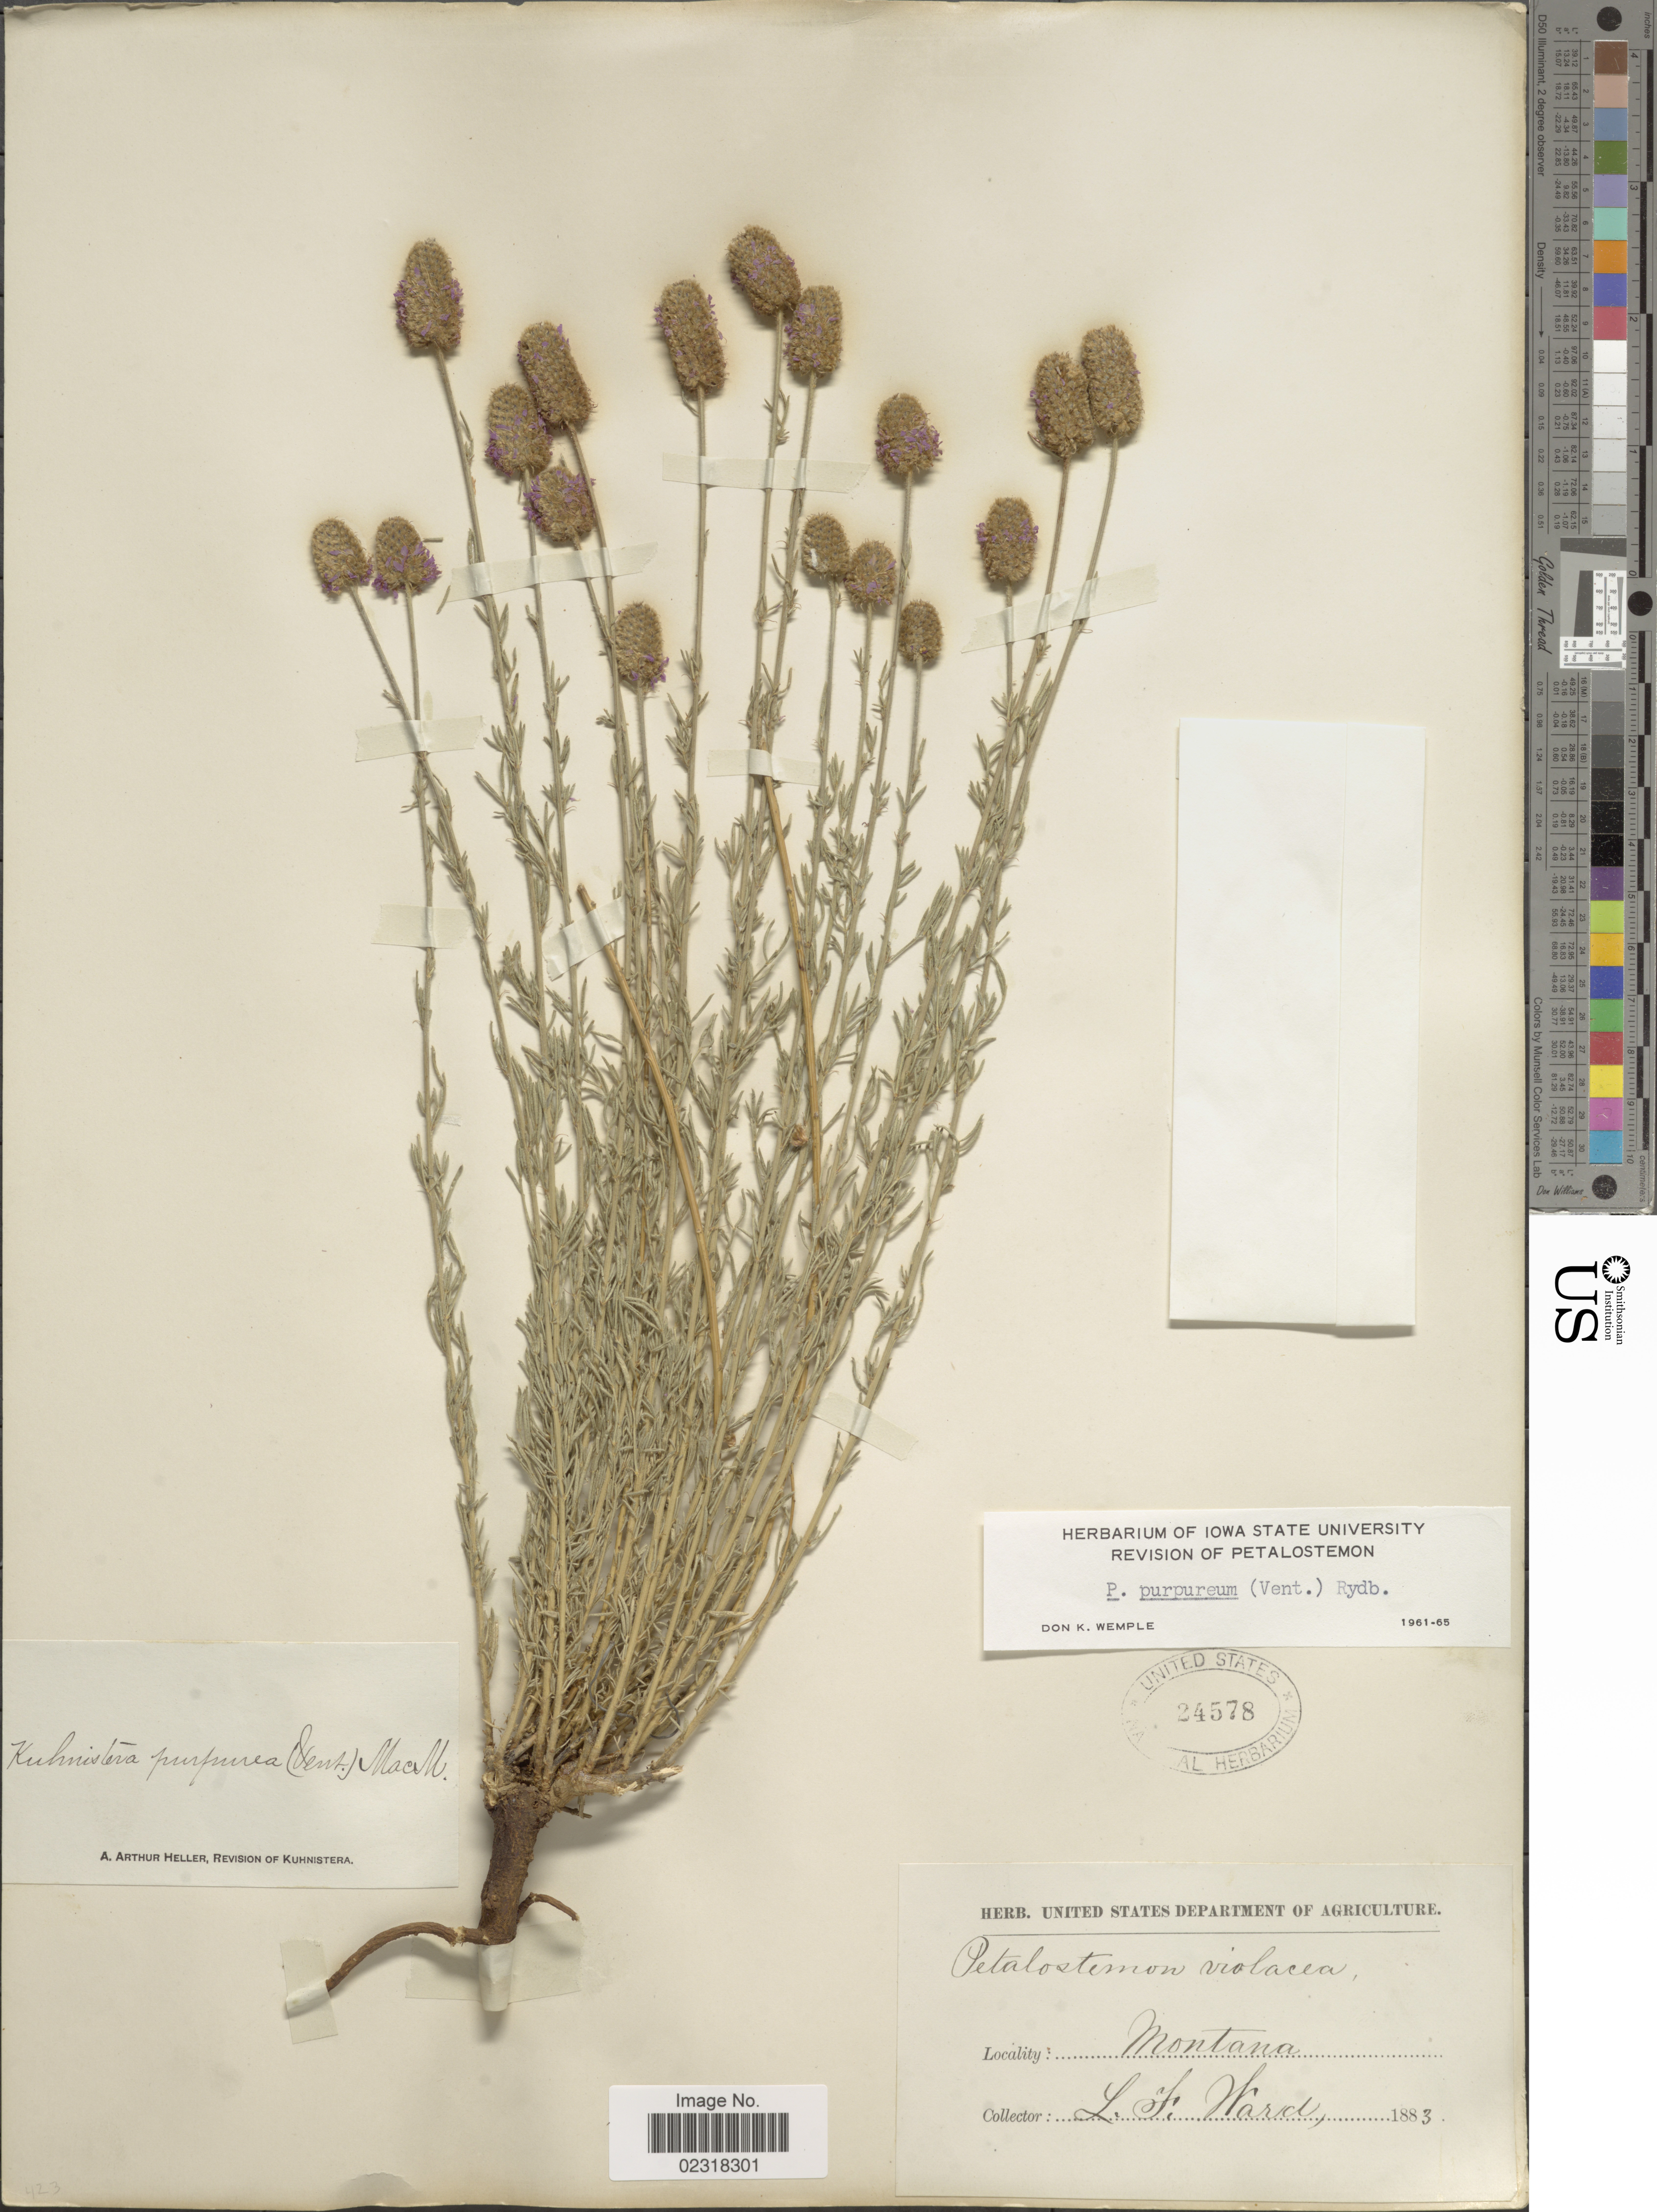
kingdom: Plantae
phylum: Tracheophyta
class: Magnoliopsida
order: Fabales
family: Fabaceae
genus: Dalea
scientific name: Dalea purpurea var. purpurea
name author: Vent.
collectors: L. Ward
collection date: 1883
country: United States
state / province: Montana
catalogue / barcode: US 24578